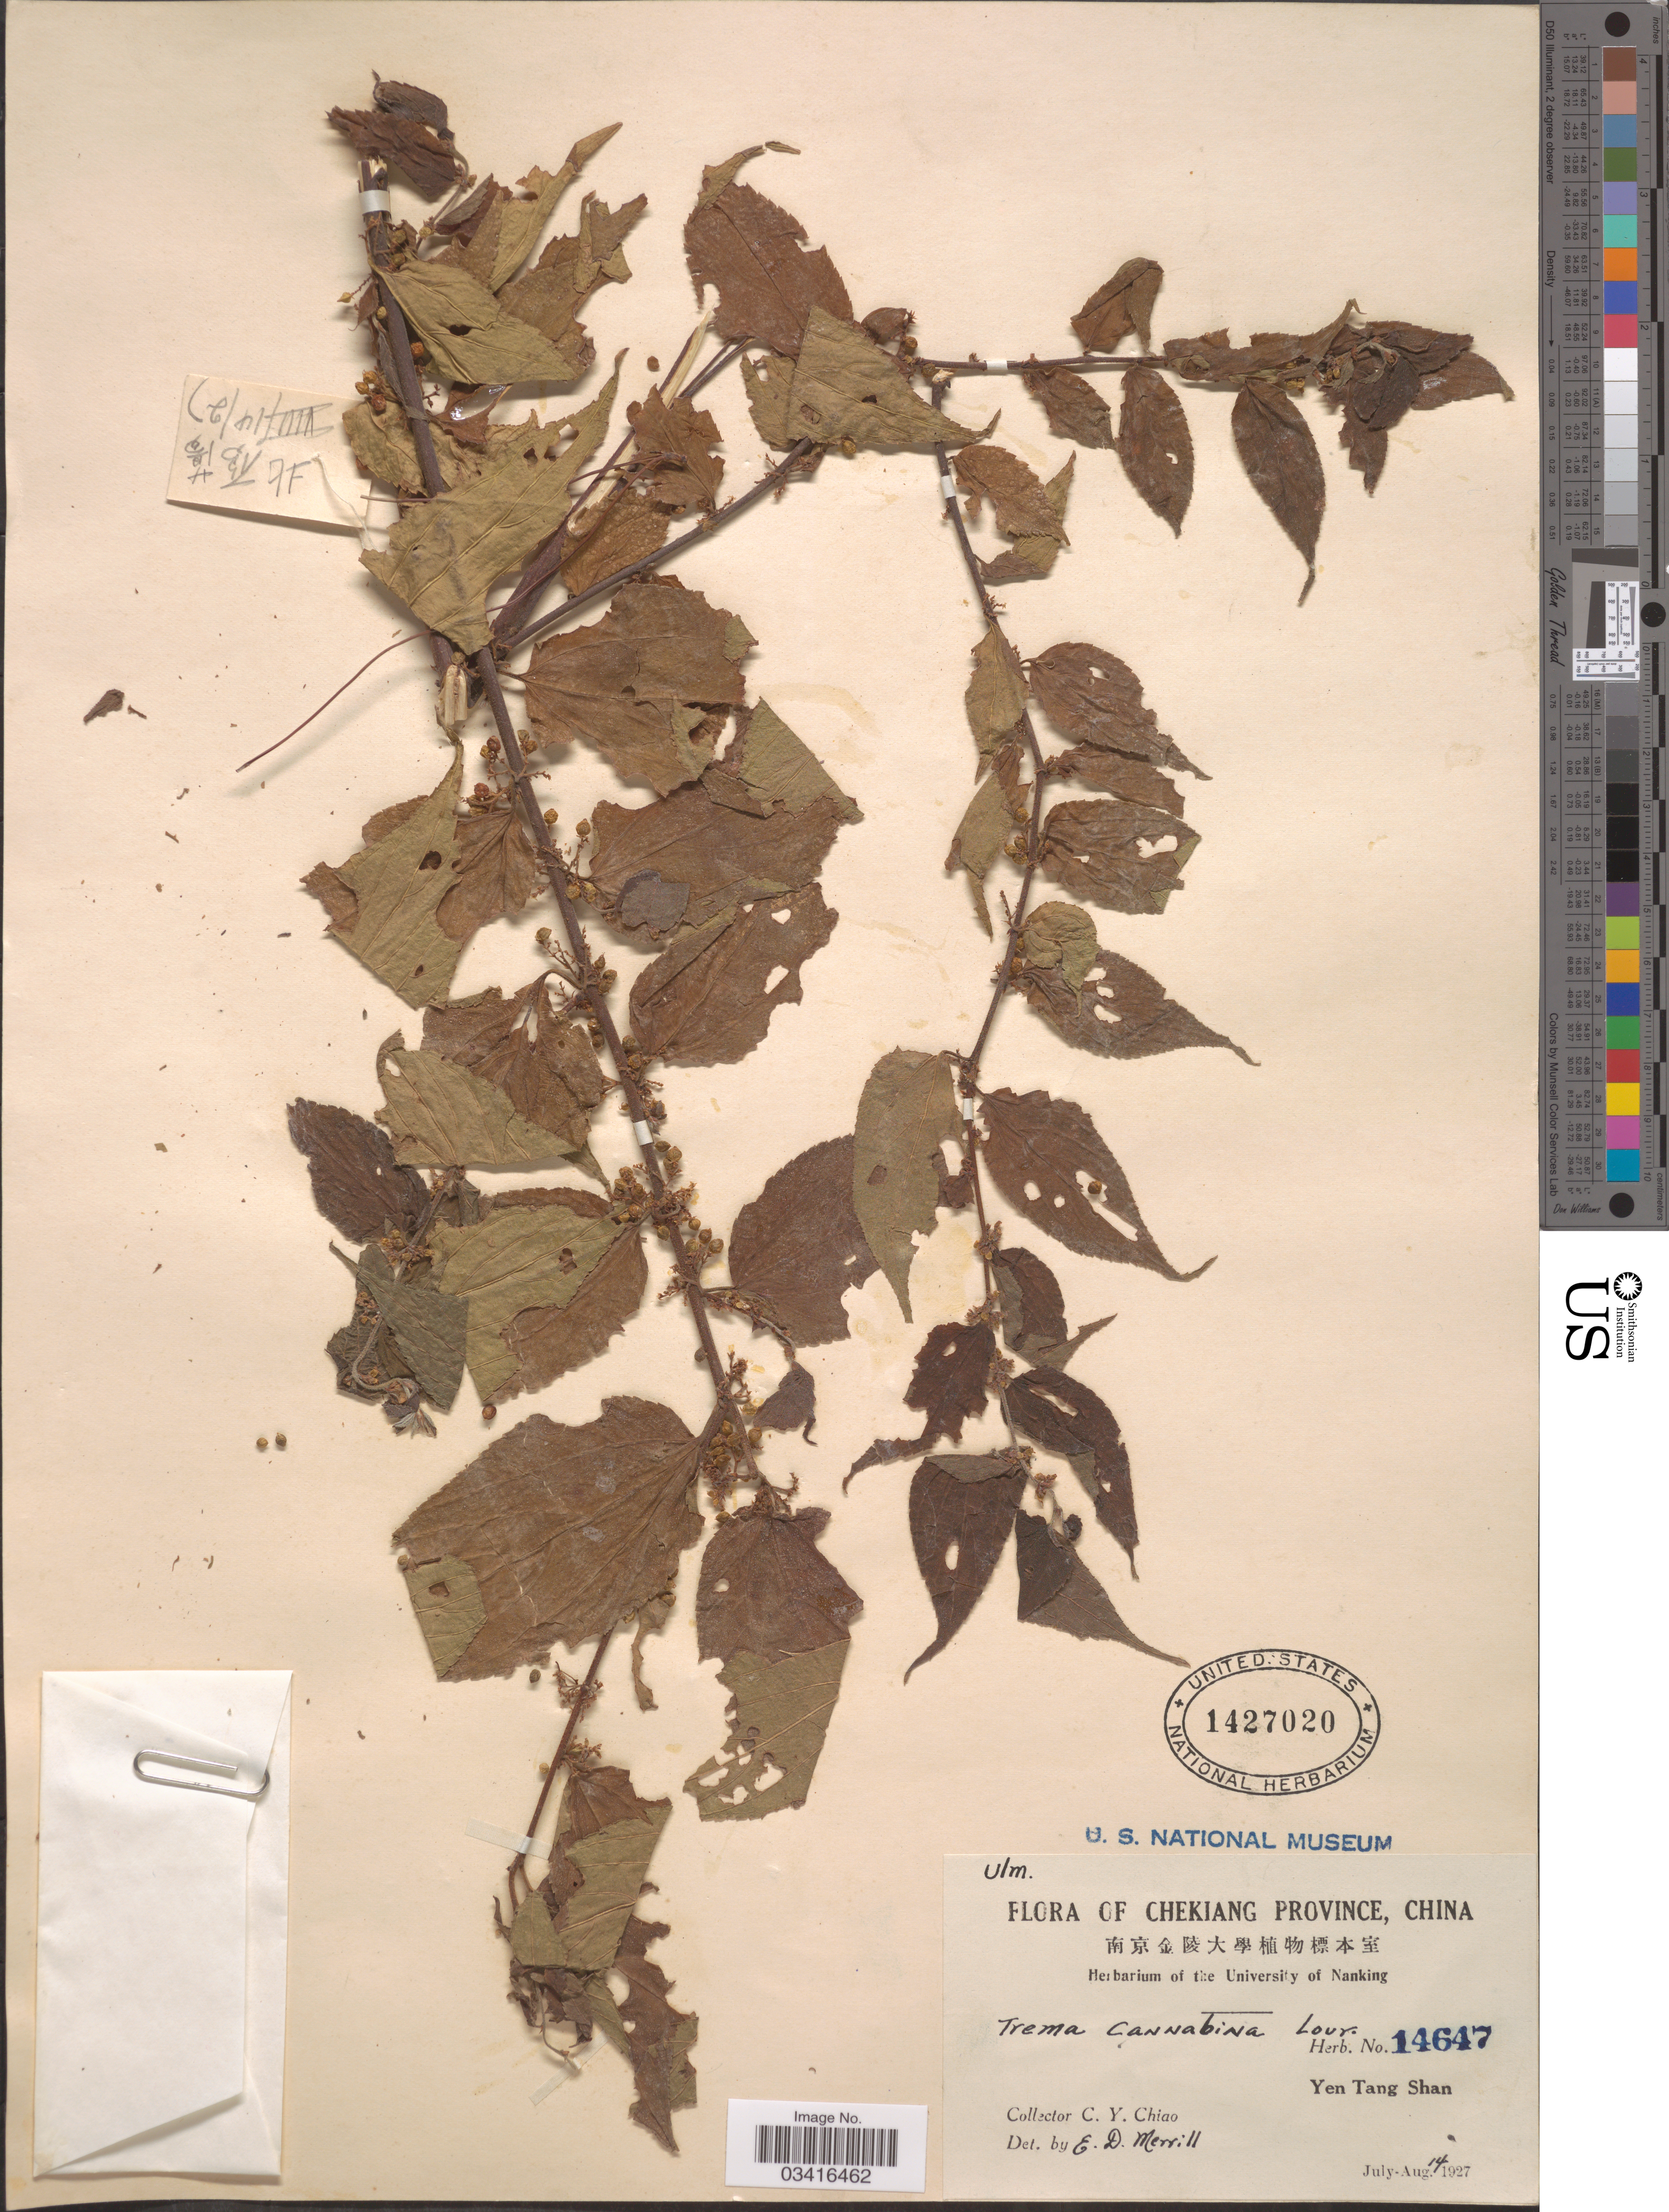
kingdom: Plantae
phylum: Tracheophyta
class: Magnoliopsida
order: Rosales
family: Cannabaceae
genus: Trema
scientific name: Trema cannabina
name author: Lour.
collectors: C. Y. Chiao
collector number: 14647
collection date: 1927-07/1927-08-14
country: China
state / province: Zhejiang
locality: Chekiang Province. Yen Tang Shan.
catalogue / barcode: US 1427020